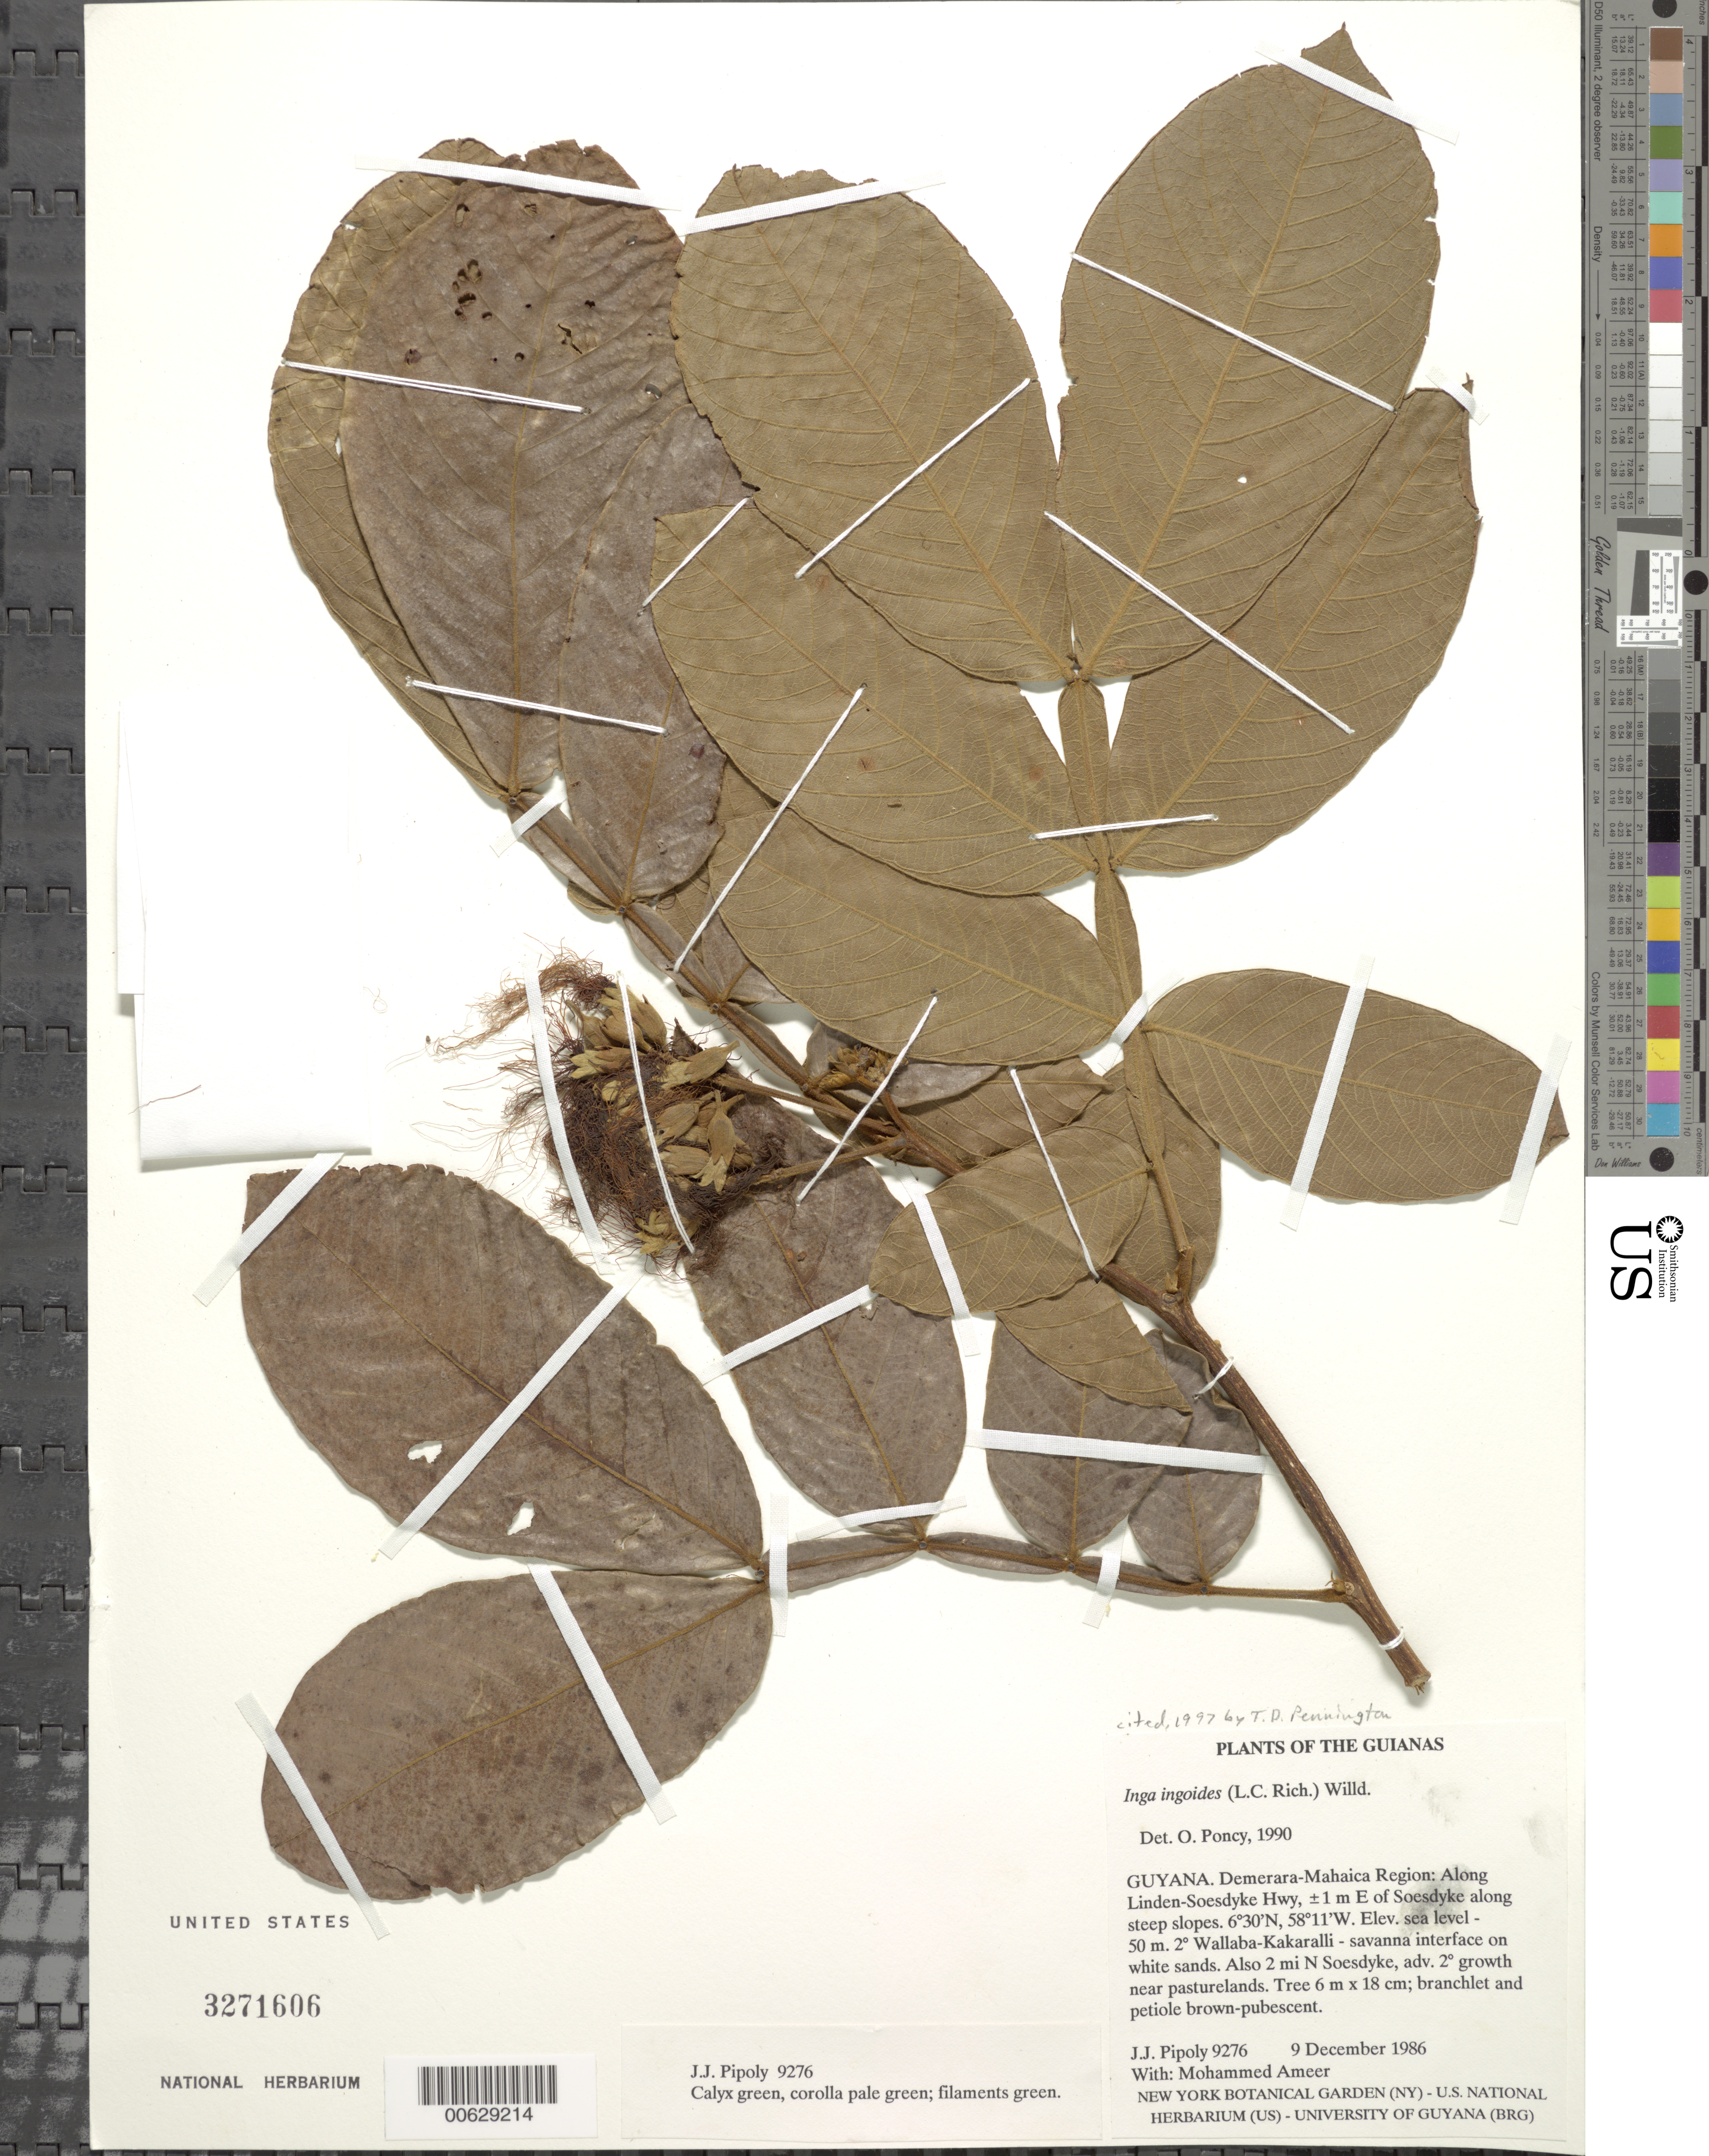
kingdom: Plantae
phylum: Tracheophyta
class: Magnoliopsida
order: Fabales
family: Fabaceae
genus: Inga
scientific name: Inga ingoides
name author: (Rich.) Willd.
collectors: J. J. Pipoly & M. Ameer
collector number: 9276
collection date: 1986-12-09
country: Guyana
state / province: Demerara-Mahaica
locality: Guyana. Demerara-Mahaica Region: Along Linden-Soesdyke Hwy, ± 1 m E of Soesdyke along steep slopes. Wallaba-Kakaralli-savanna interface on white sands. Also 2 mi N Soesdyke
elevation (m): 50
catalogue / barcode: US 3271606